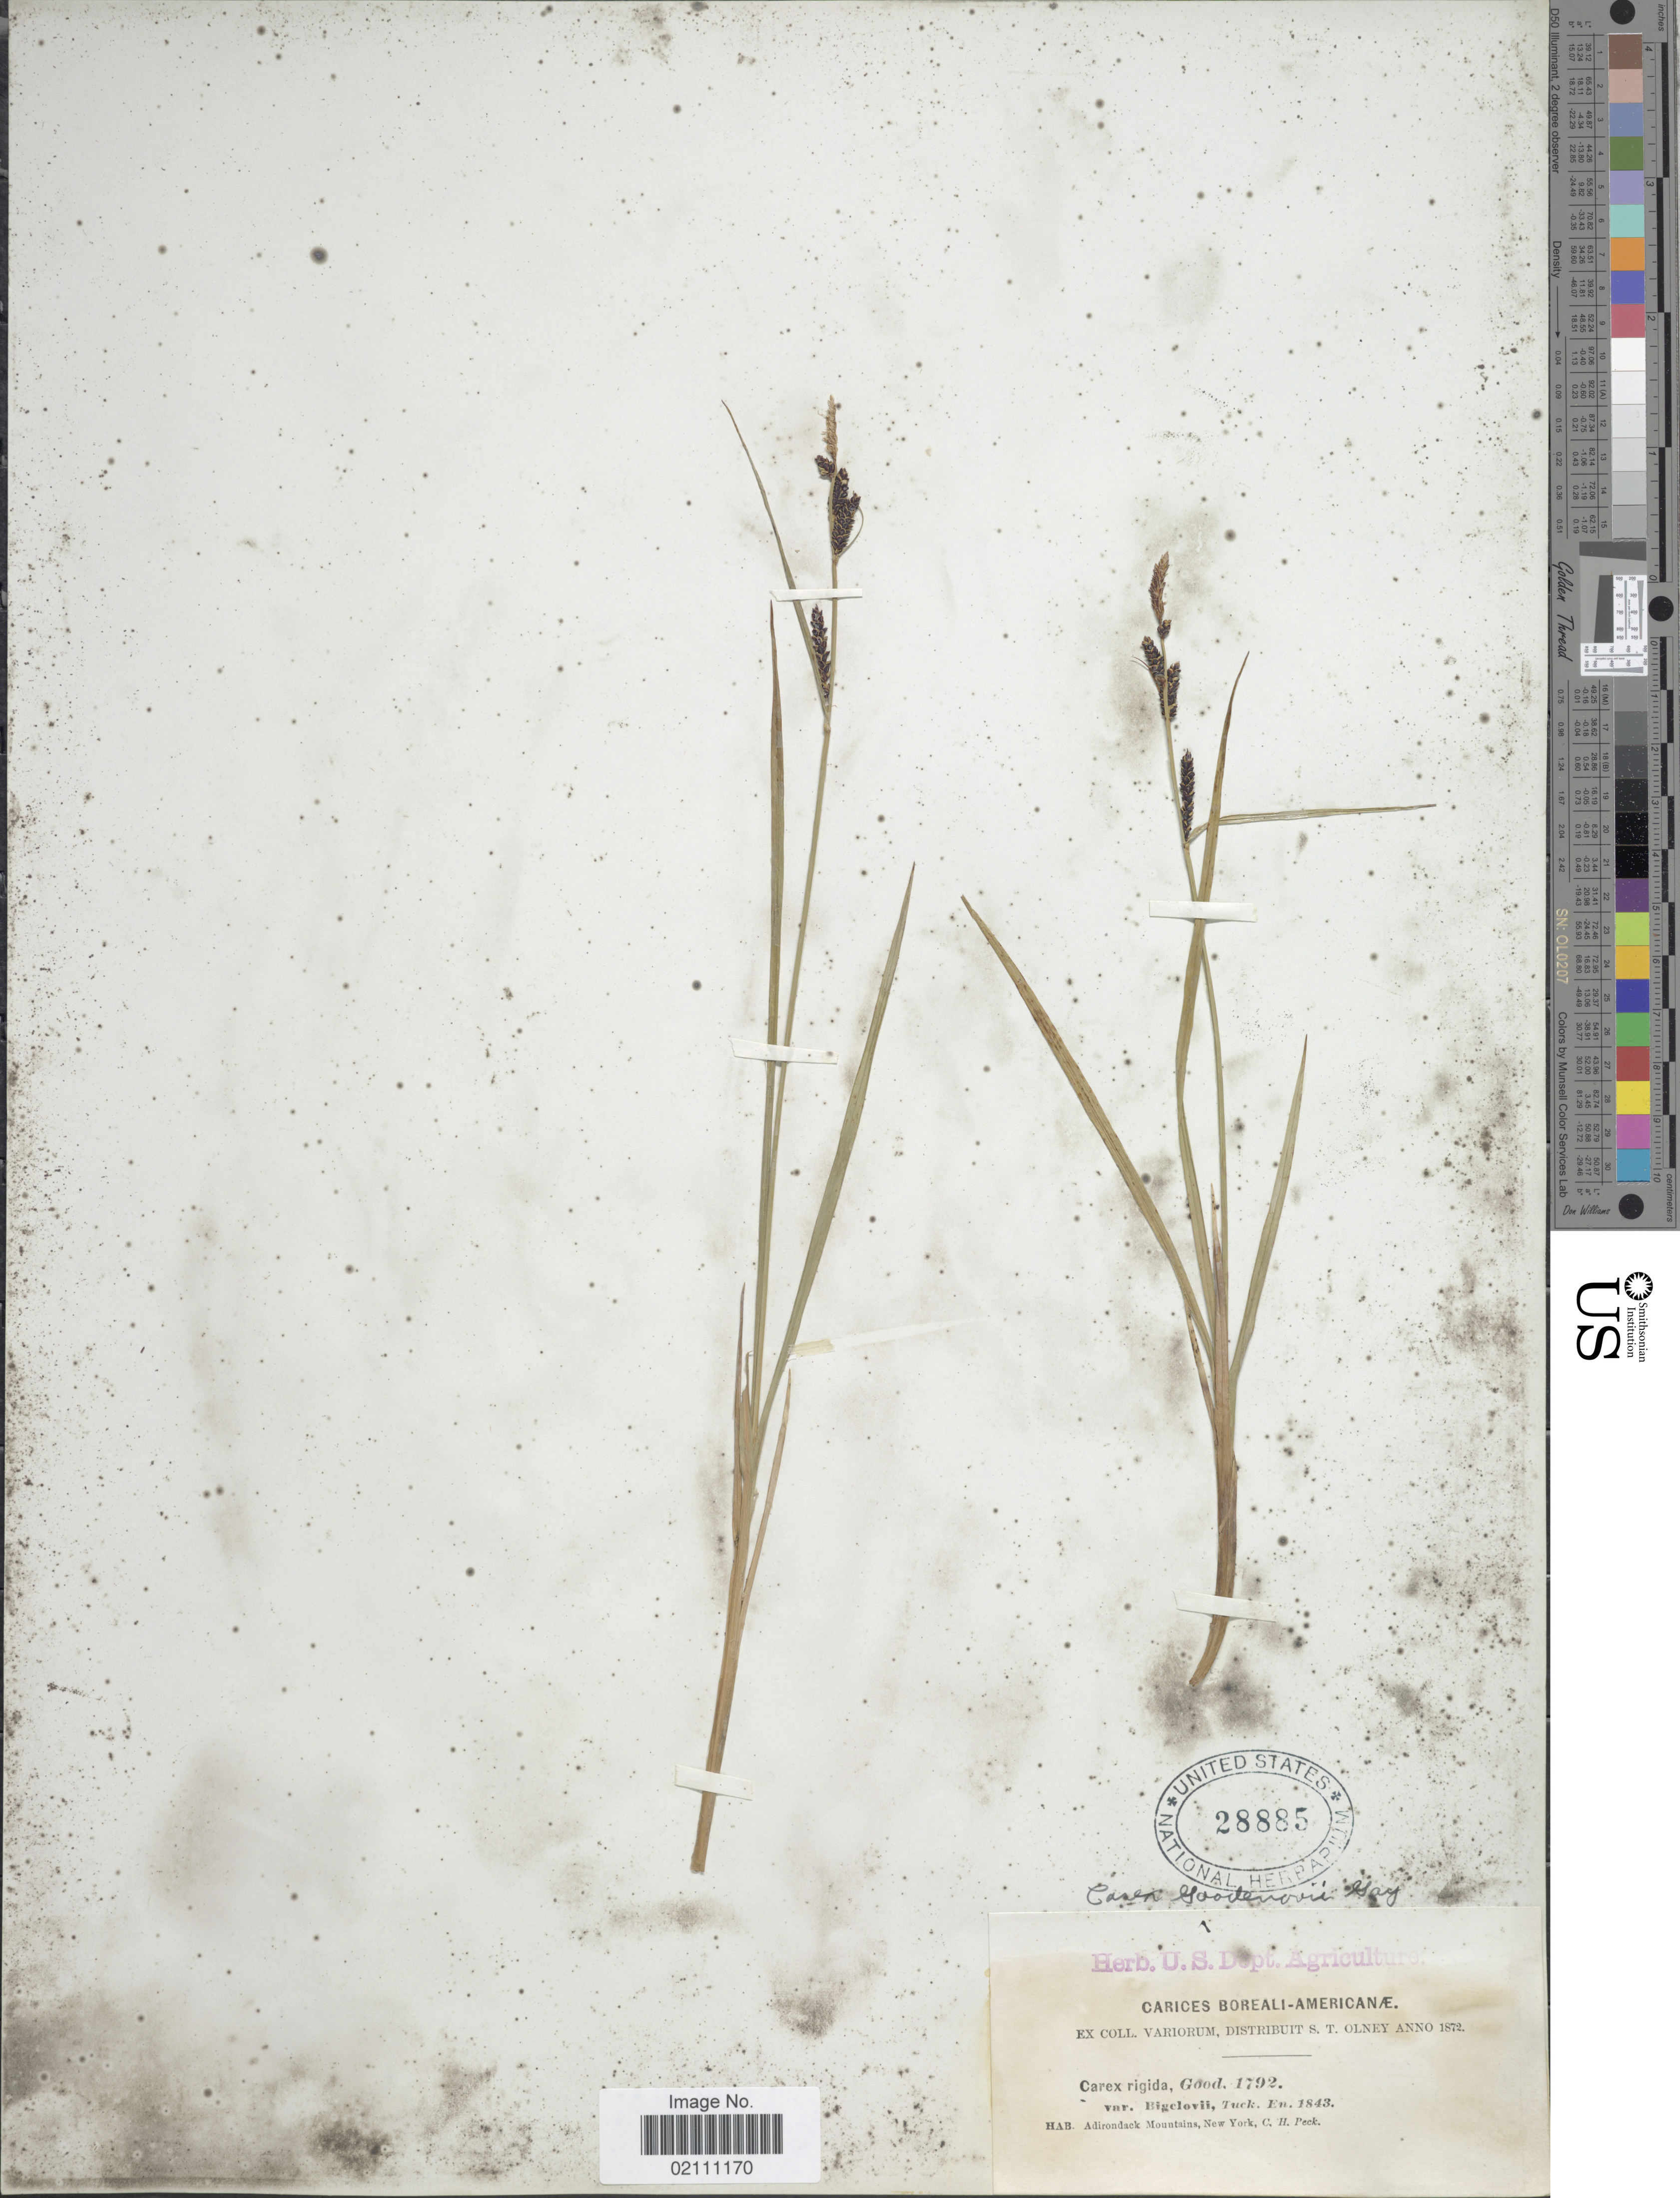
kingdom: Plantae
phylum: Tracheophyta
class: Liliopsida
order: Poales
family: Cyperaceae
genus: Carex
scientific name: Carex nigra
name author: (L.) Reichard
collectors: S. Olney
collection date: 1872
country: United States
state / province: New York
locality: Adirondack Mountains, New York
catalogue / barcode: US 28885